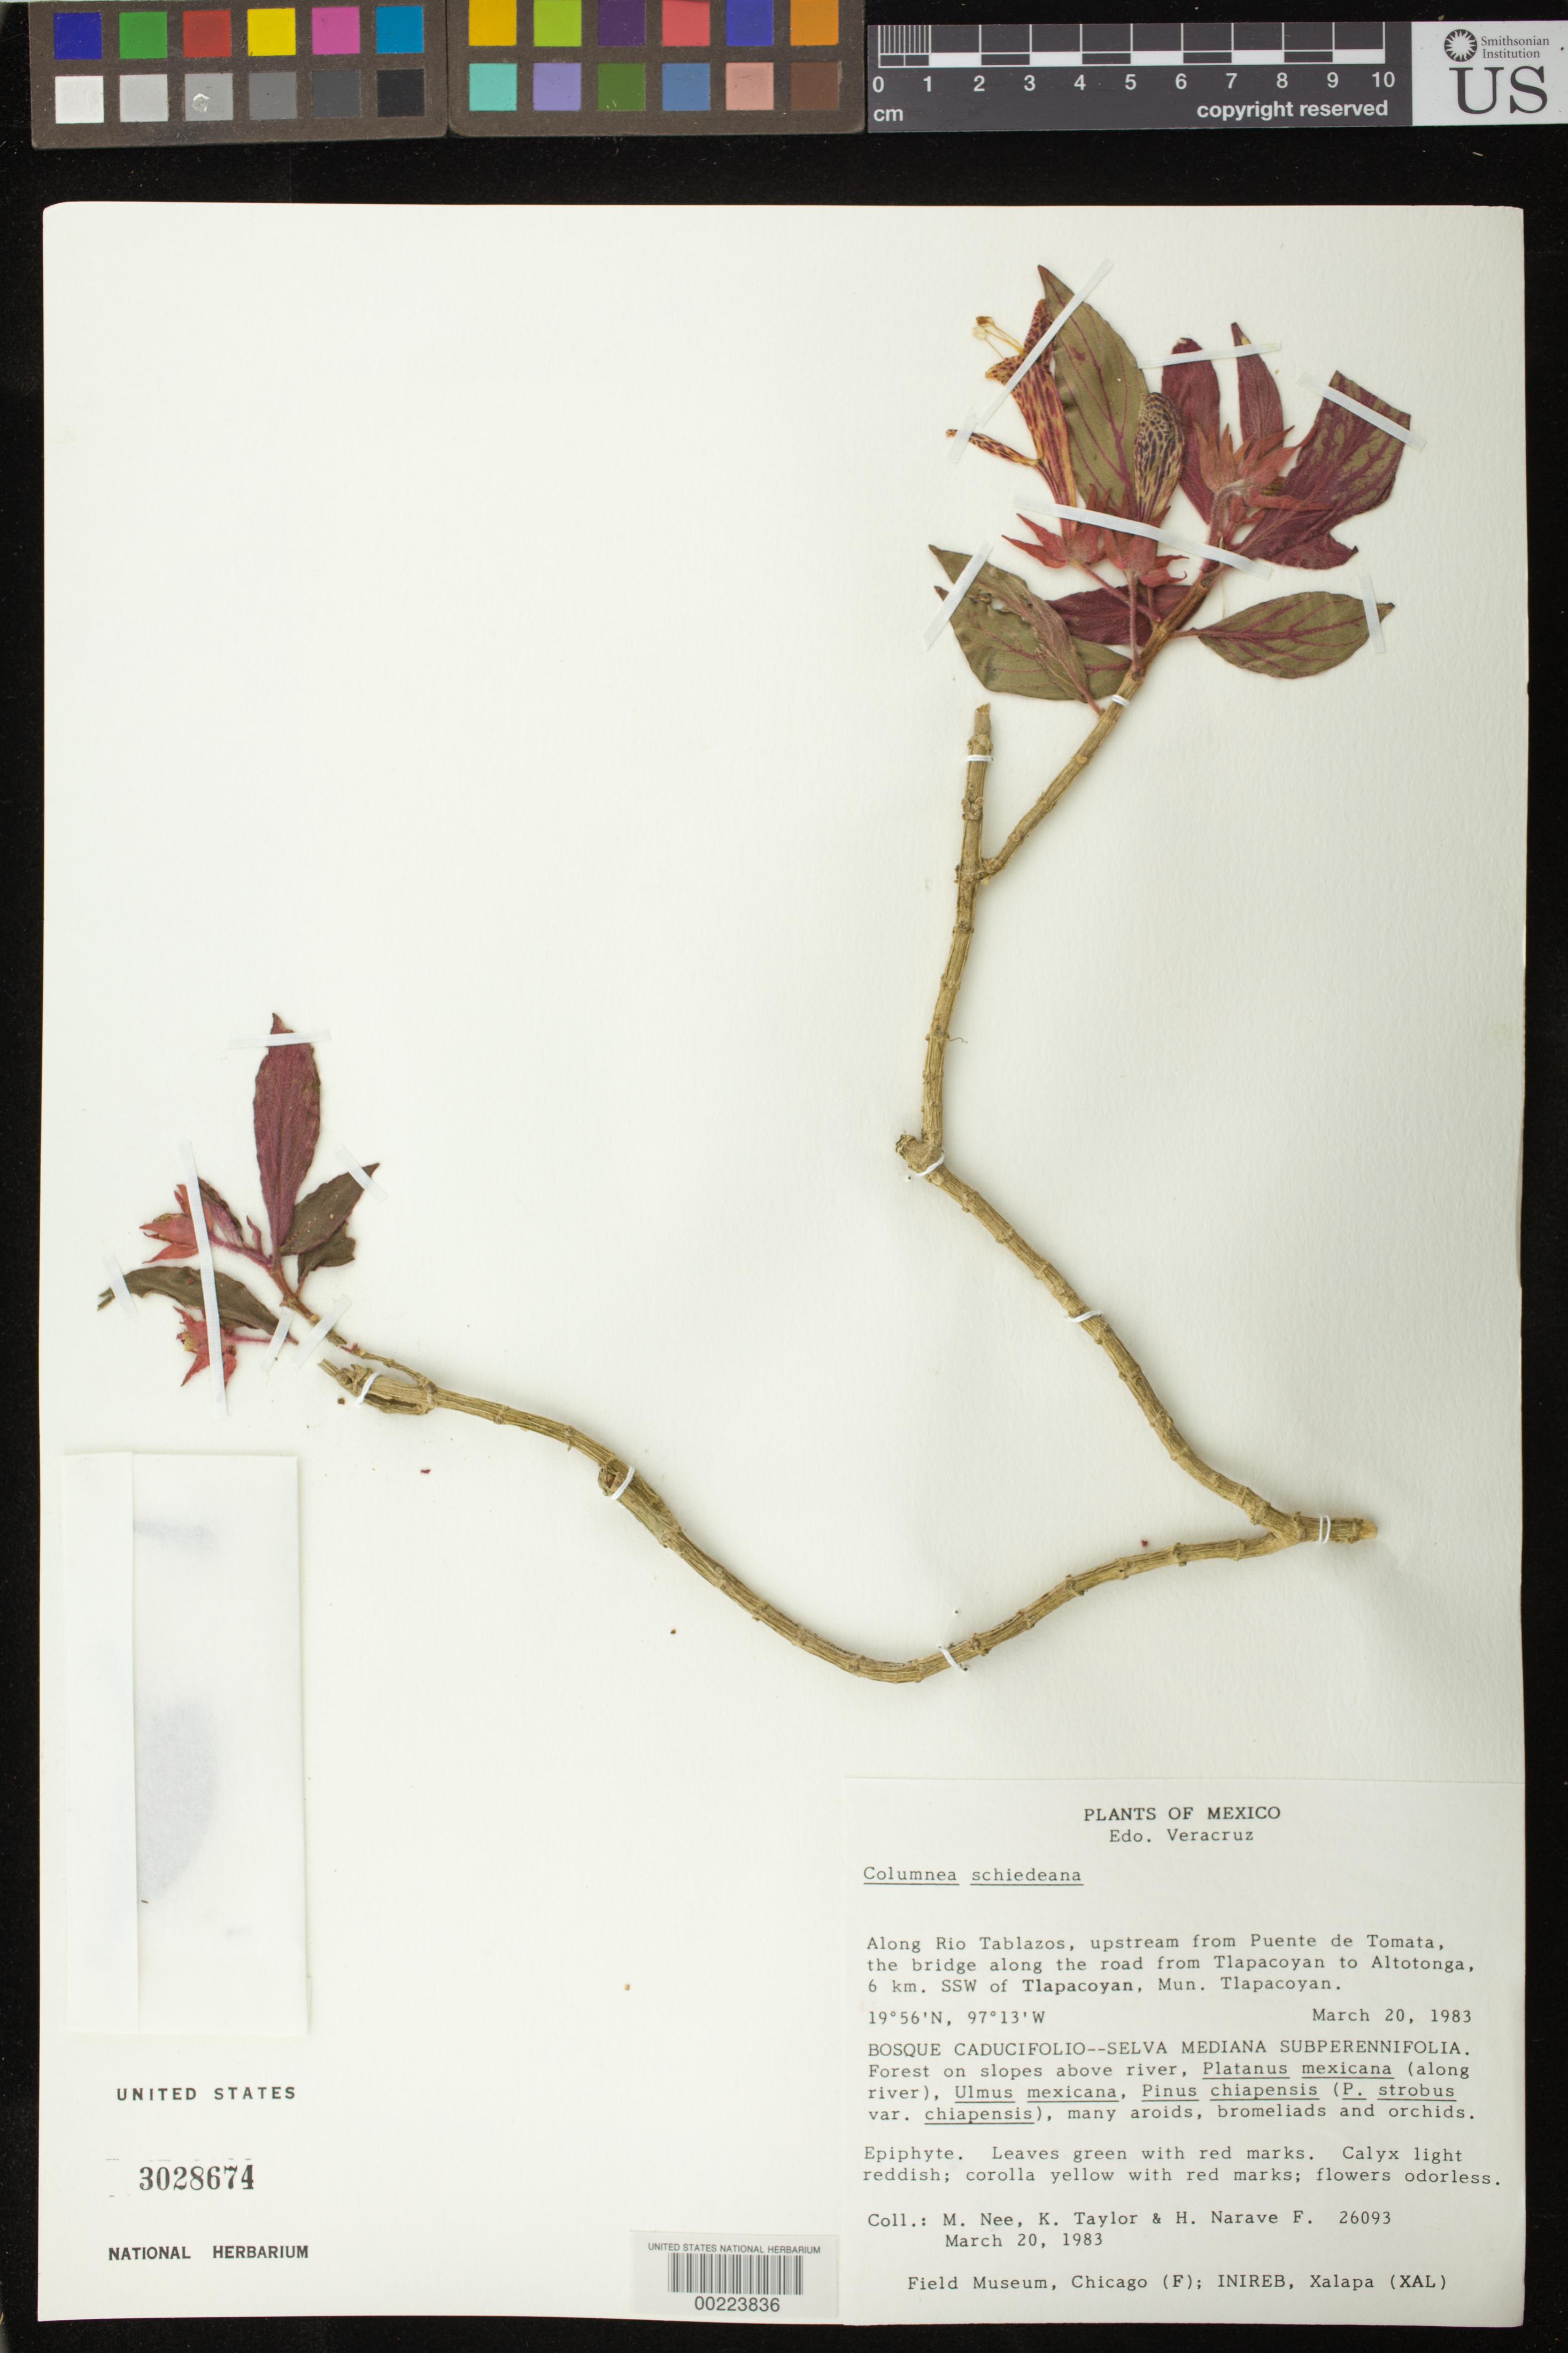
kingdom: Plantae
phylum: Tracheophyta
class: Magnoliopsida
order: Lamiales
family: Gesneriaceae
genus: Columnea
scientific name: Columnea schiedeana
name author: Schltdl.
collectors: M. Nee, K. Taylor & H. Narave F.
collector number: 26093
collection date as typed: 20 Mar 1983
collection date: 1983-03-20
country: Mexico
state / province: Veracruz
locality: Along Rio Tablazos, upstream from Puente de Tomata, bridge along rd .from Tlapacoyan to Altotonga, 6 km SSW of Tlapacoyan, ...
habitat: Forest on slopes above river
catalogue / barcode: US 3028674